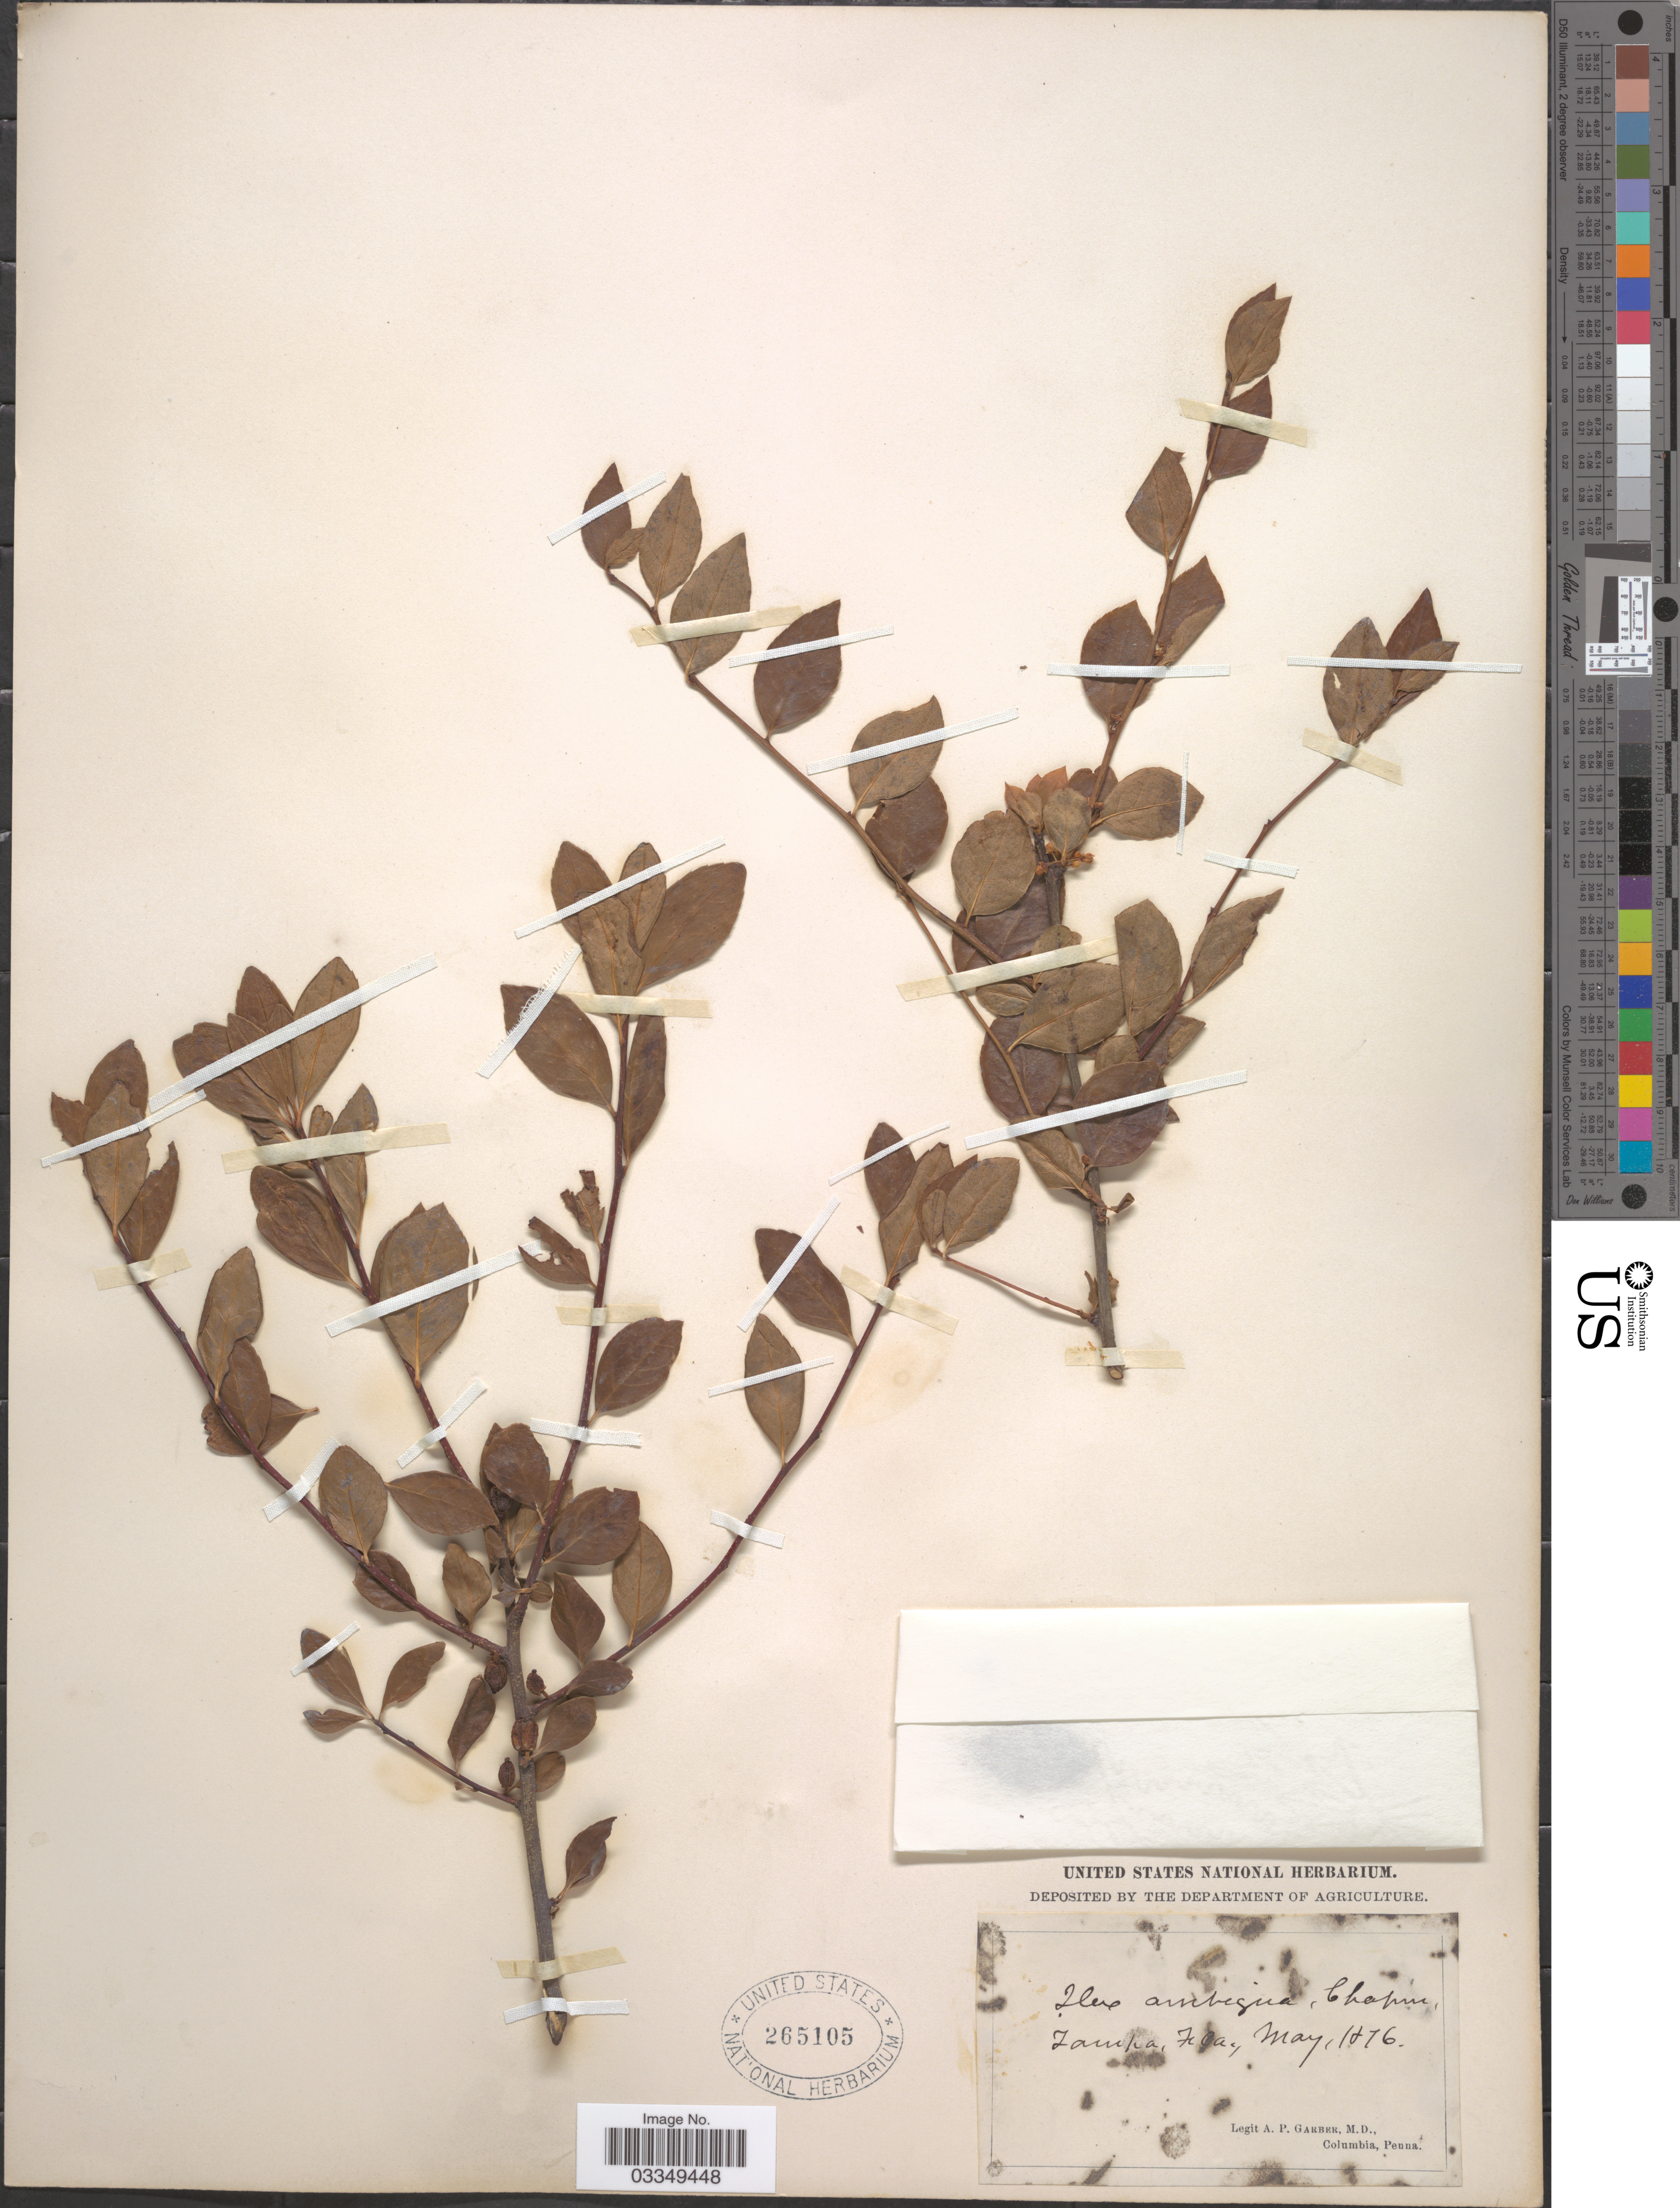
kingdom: Plantae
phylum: Tracheophyta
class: Magnoliopsida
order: Aquifoliales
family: Aquifoliaceae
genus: Ilex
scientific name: Ilex ambigua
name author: Chapm.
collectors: A. P. Garber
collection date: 1876-05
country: United States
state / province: Florida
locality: Tampa.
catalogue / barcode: US 265105